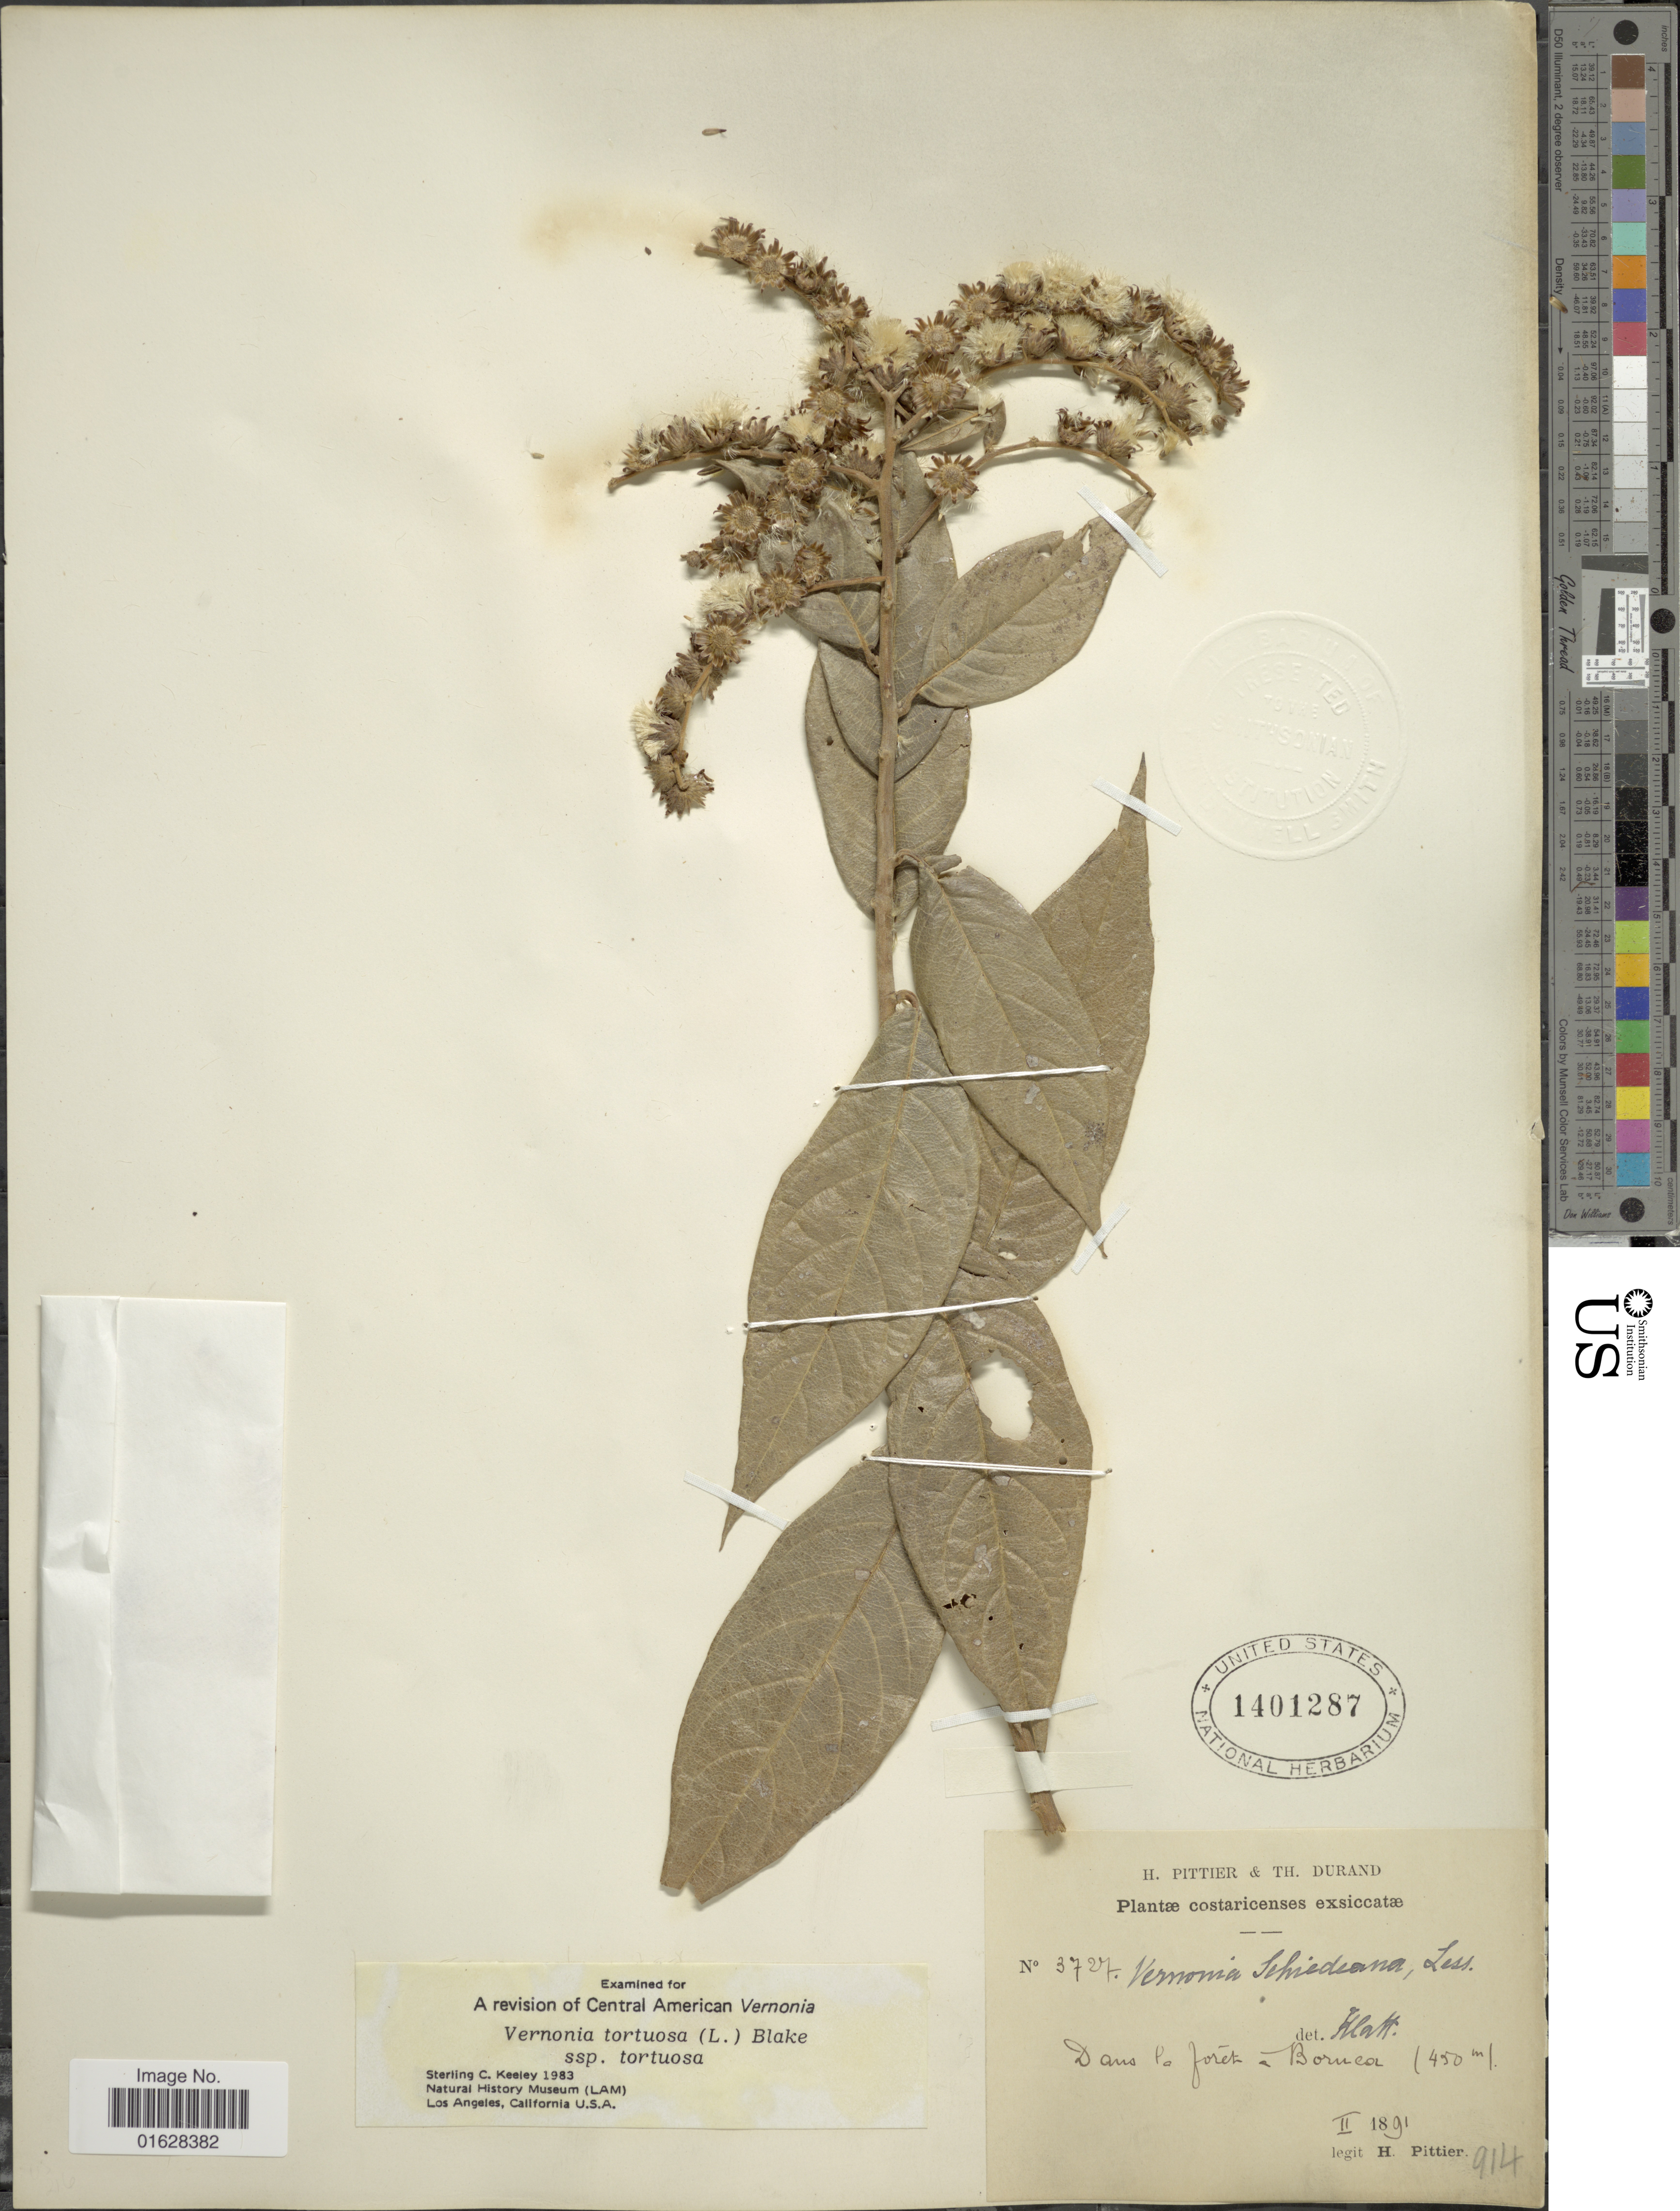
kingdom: Plantae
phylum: Tracheophyta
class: Magnoliopsida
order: Asterales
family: Asteraceae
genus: Lepidaploa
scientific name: Lepidaploa tortuosa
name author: (L.) H. Rob.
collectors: H. F. Pittier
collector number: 3727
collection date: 1891-02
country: Costa Rica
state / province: Puntarenas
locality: Boruca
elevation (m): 450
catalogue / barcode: US 1401287